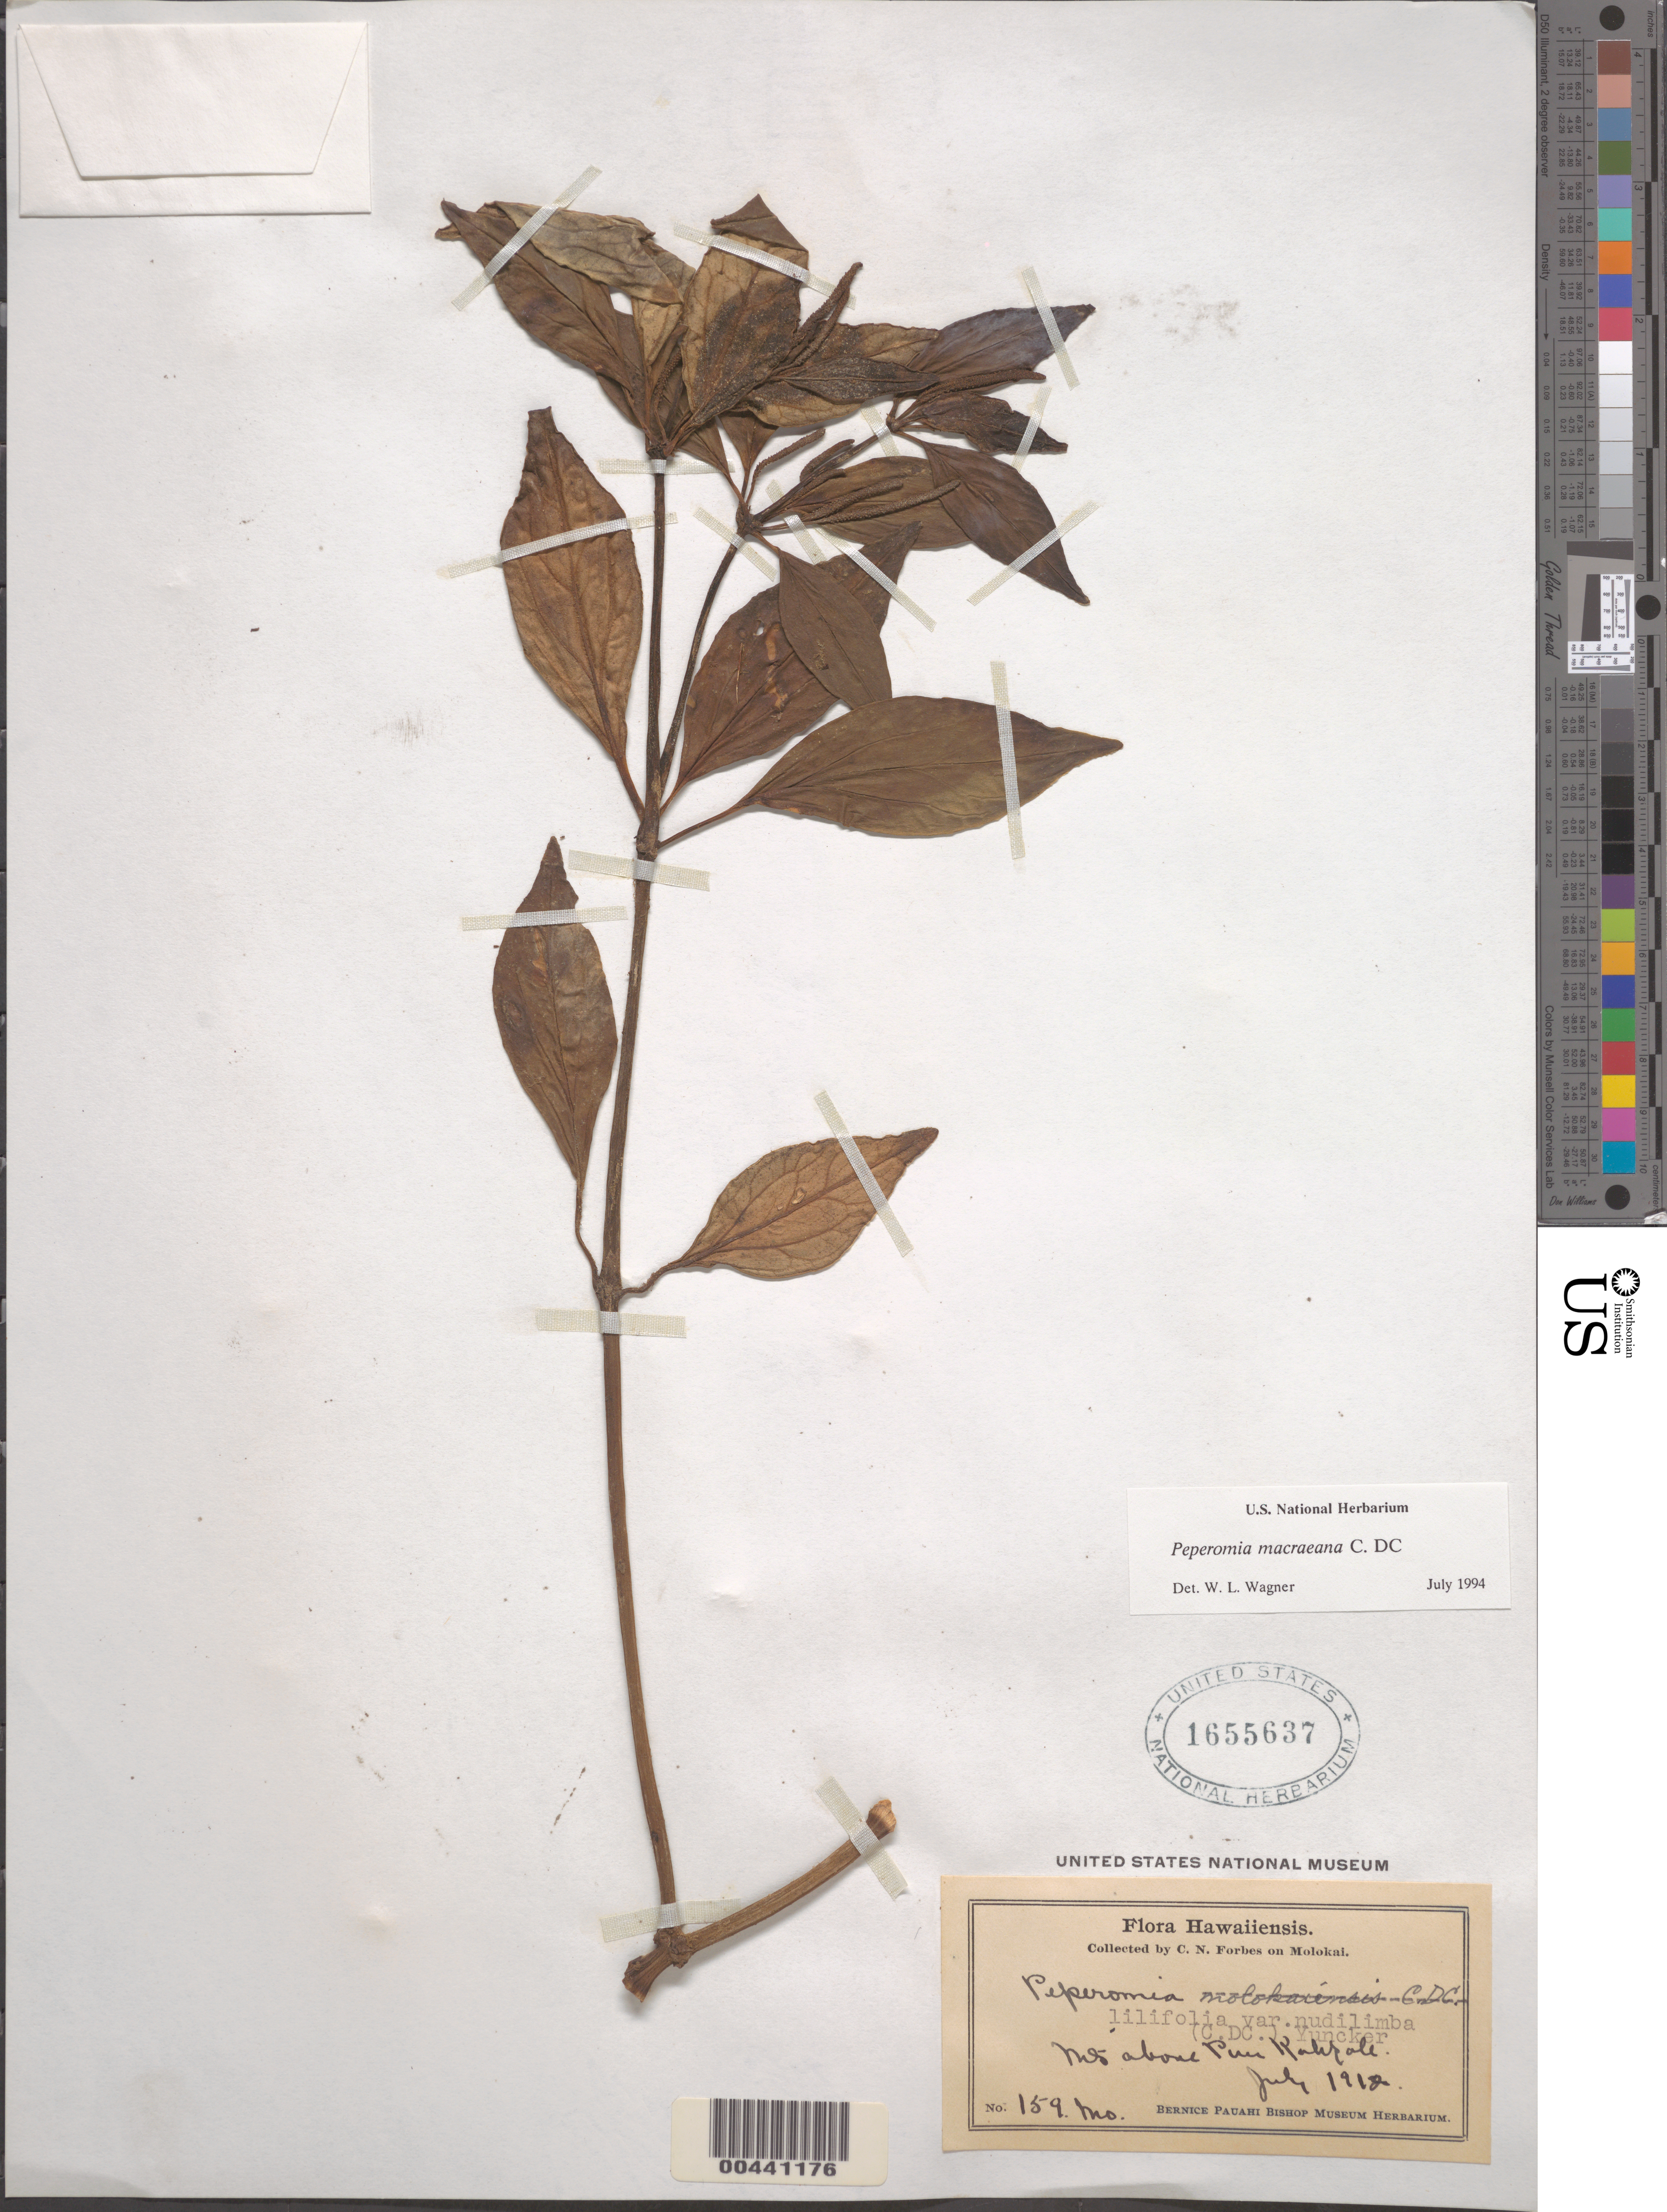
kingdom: Plantae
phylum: Tracheophyta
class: Magnoliopsida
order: Piperales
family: Piperaceae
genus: Peperomia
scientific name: Peperomia macraeana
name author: C. DC.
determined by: Wagner, W. L., (BOT), Smithsonian Institution - National Museum of Natural History (UNITED STATES)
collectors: C. N. Forbes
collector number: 159.Mo.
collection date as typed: Jul 1912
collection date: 1912-07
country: United States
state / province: Hawaii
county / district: Maui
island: Moloka'i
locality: Mts. above Puu Kolekole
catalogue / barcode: US 1655637